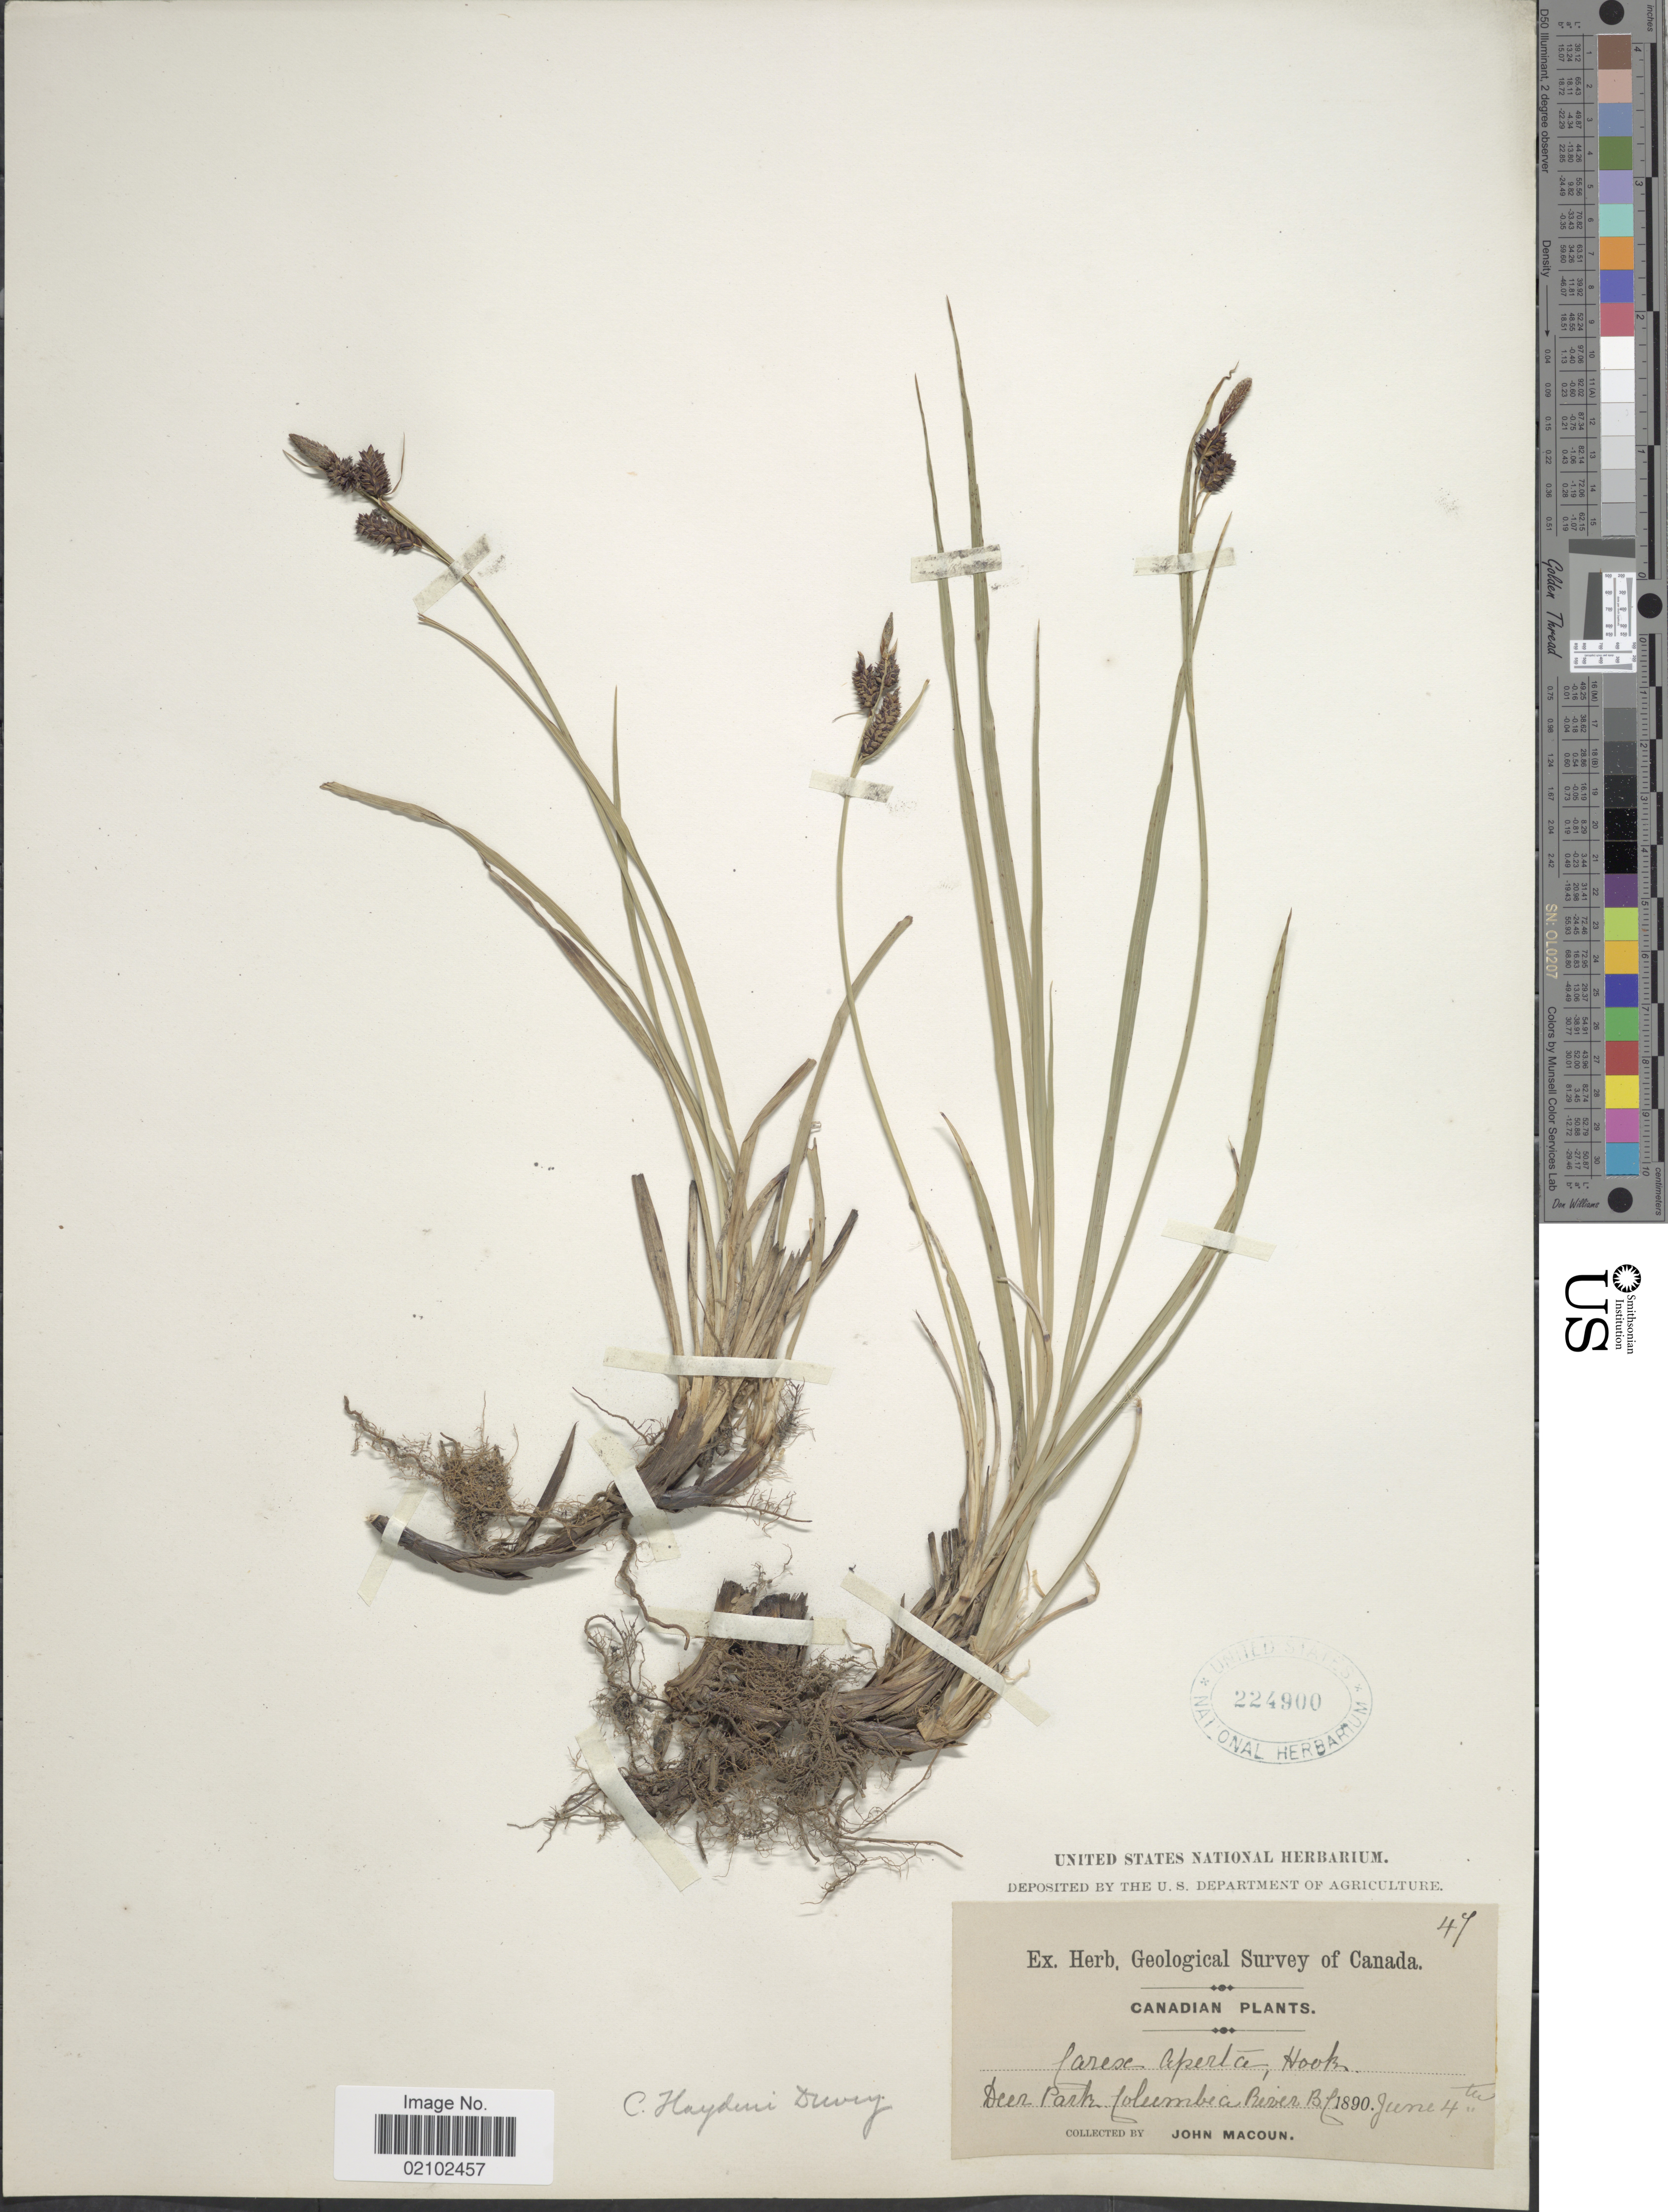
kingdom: Plantae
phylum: Tracheophyta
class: Liliopsida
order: Poales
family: Cyperaceae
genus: Carex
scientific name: Carex aperta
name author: Boott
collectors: J. Macoun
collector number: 47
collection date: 1890-06-04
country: Canada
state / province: British Columbia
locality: Deer Park, Columbia River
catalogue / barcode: US 224900